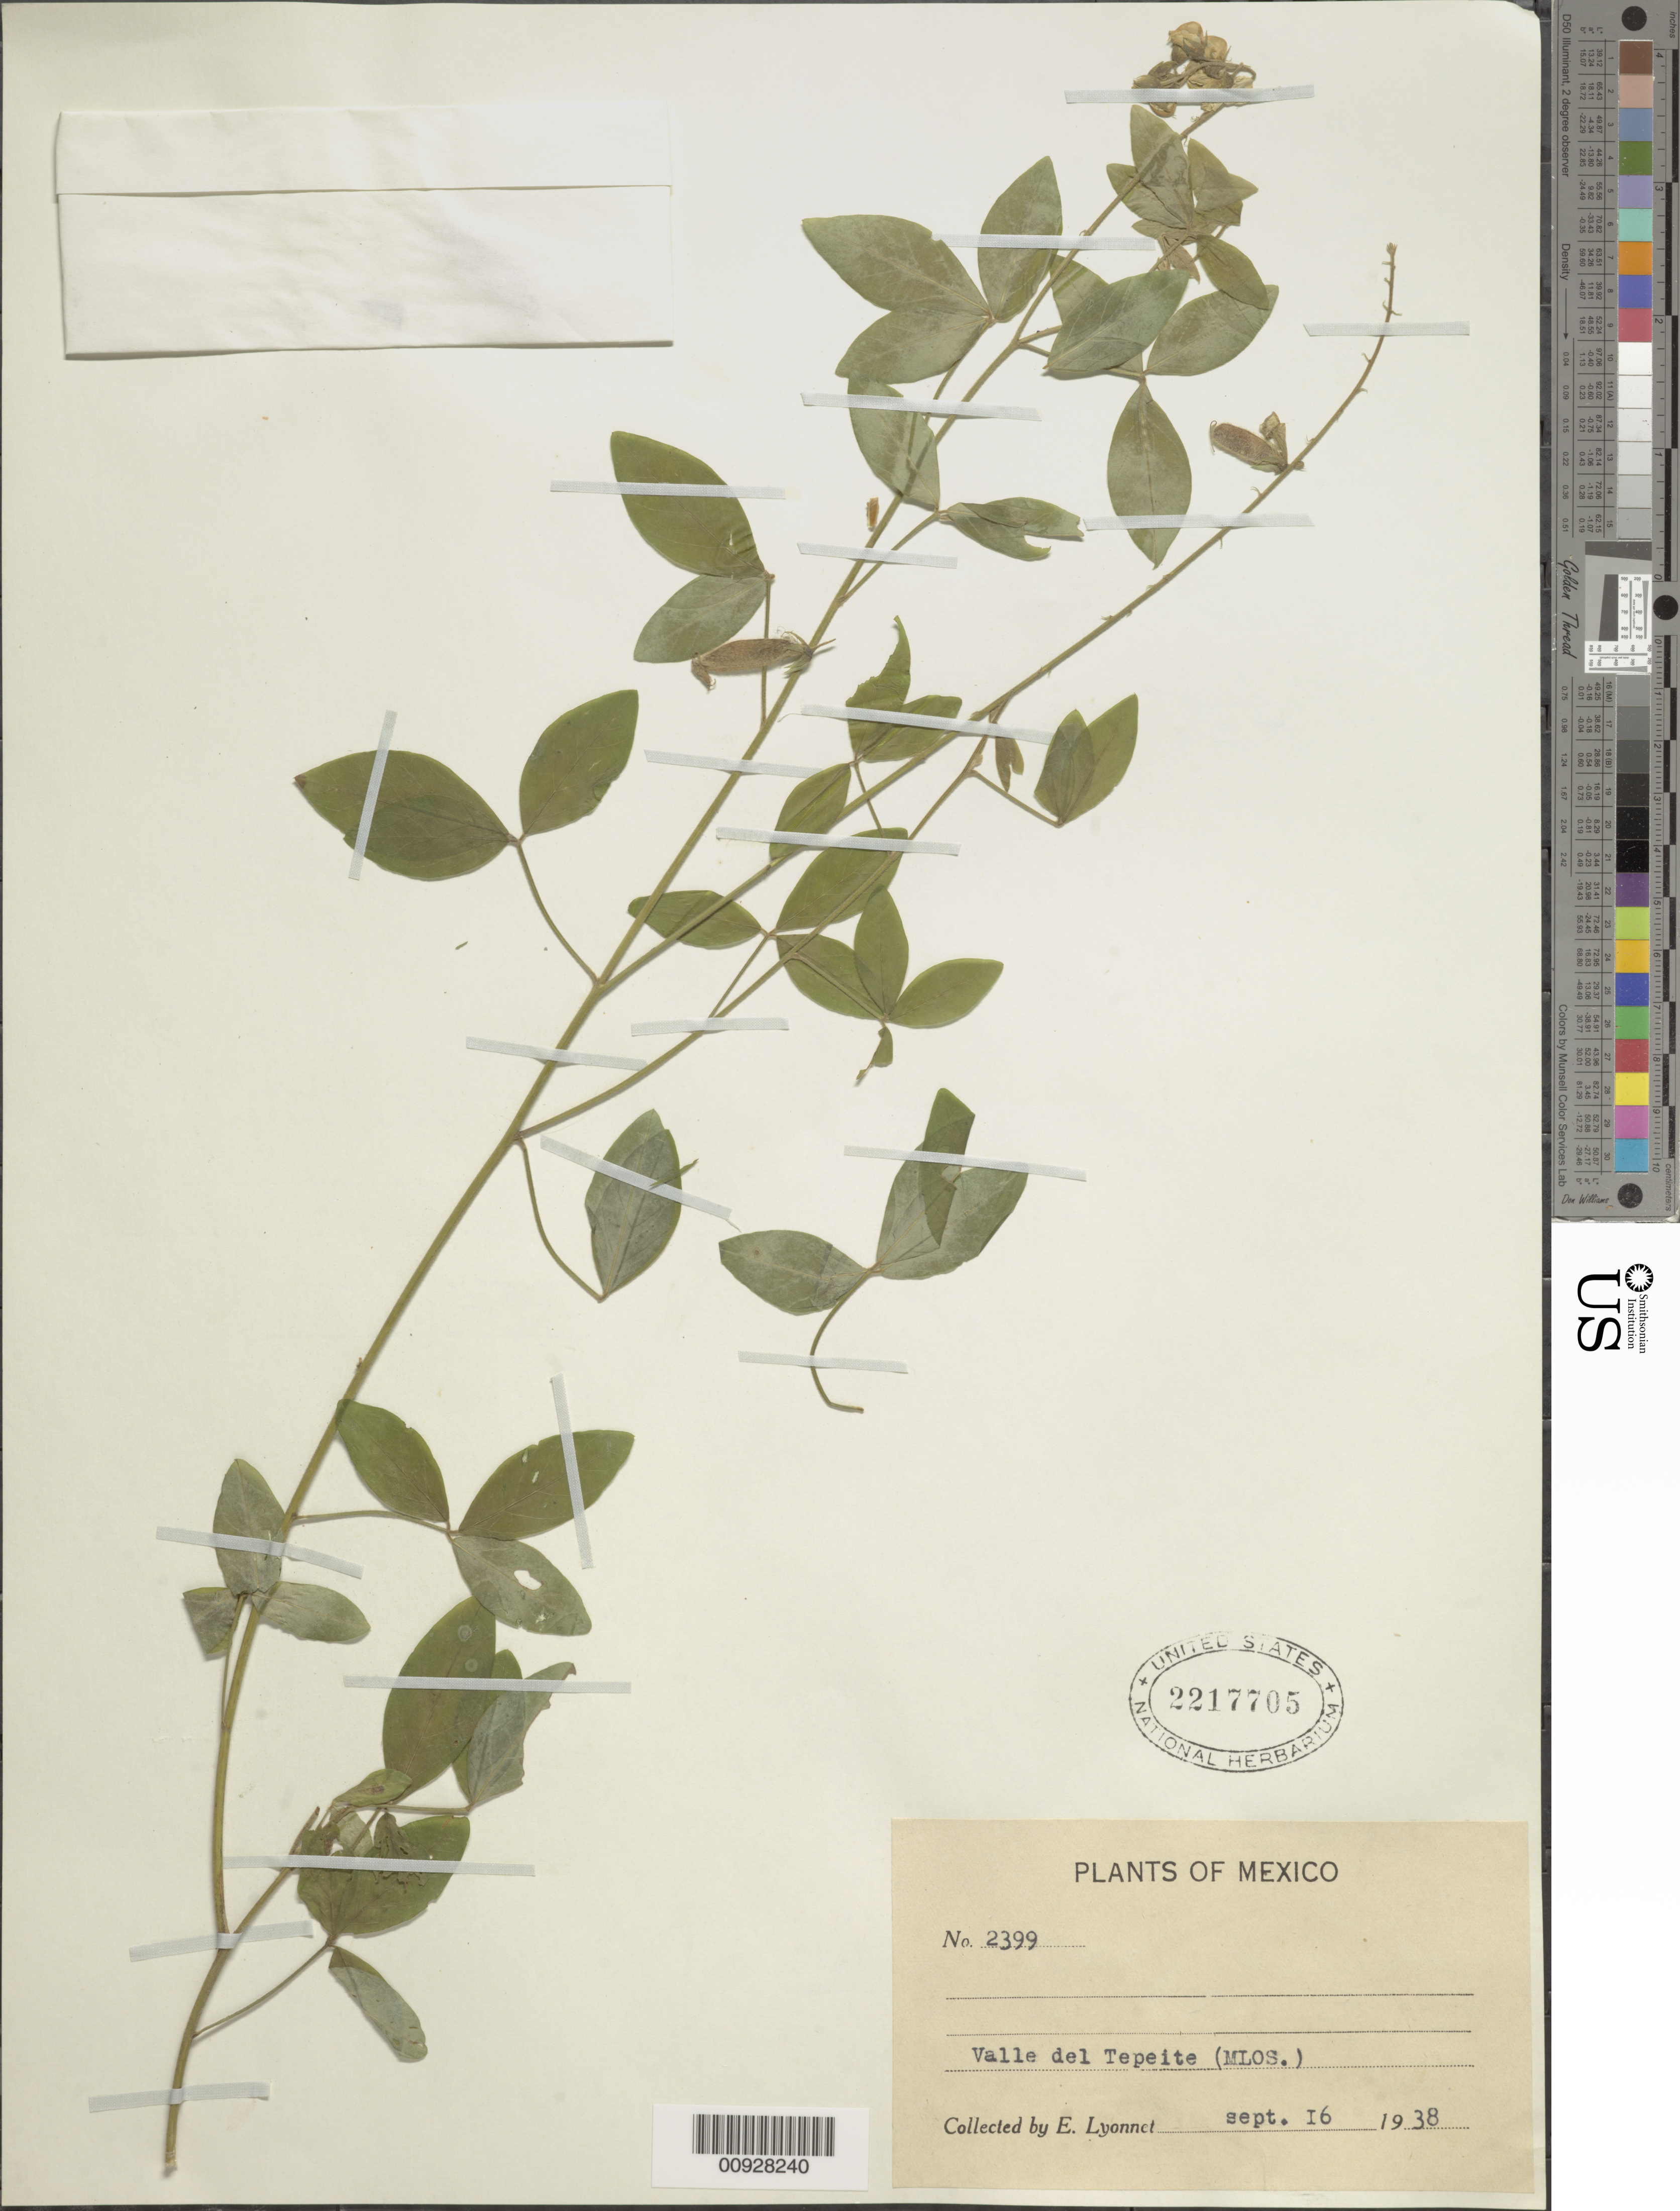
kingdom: Plantae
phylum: Tracheophyta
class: Magnoliopsida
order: Fabales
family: Fabaceae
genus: Crotalaria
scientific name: Crotalaria sp.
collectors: Bro. E. Lyonnet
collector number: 2399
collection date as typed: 16 Sep 1938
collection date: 1938-09-16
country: Mexico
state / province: Morelos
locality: Valle del Tepeite (Morelos).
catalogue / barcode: US 2217705